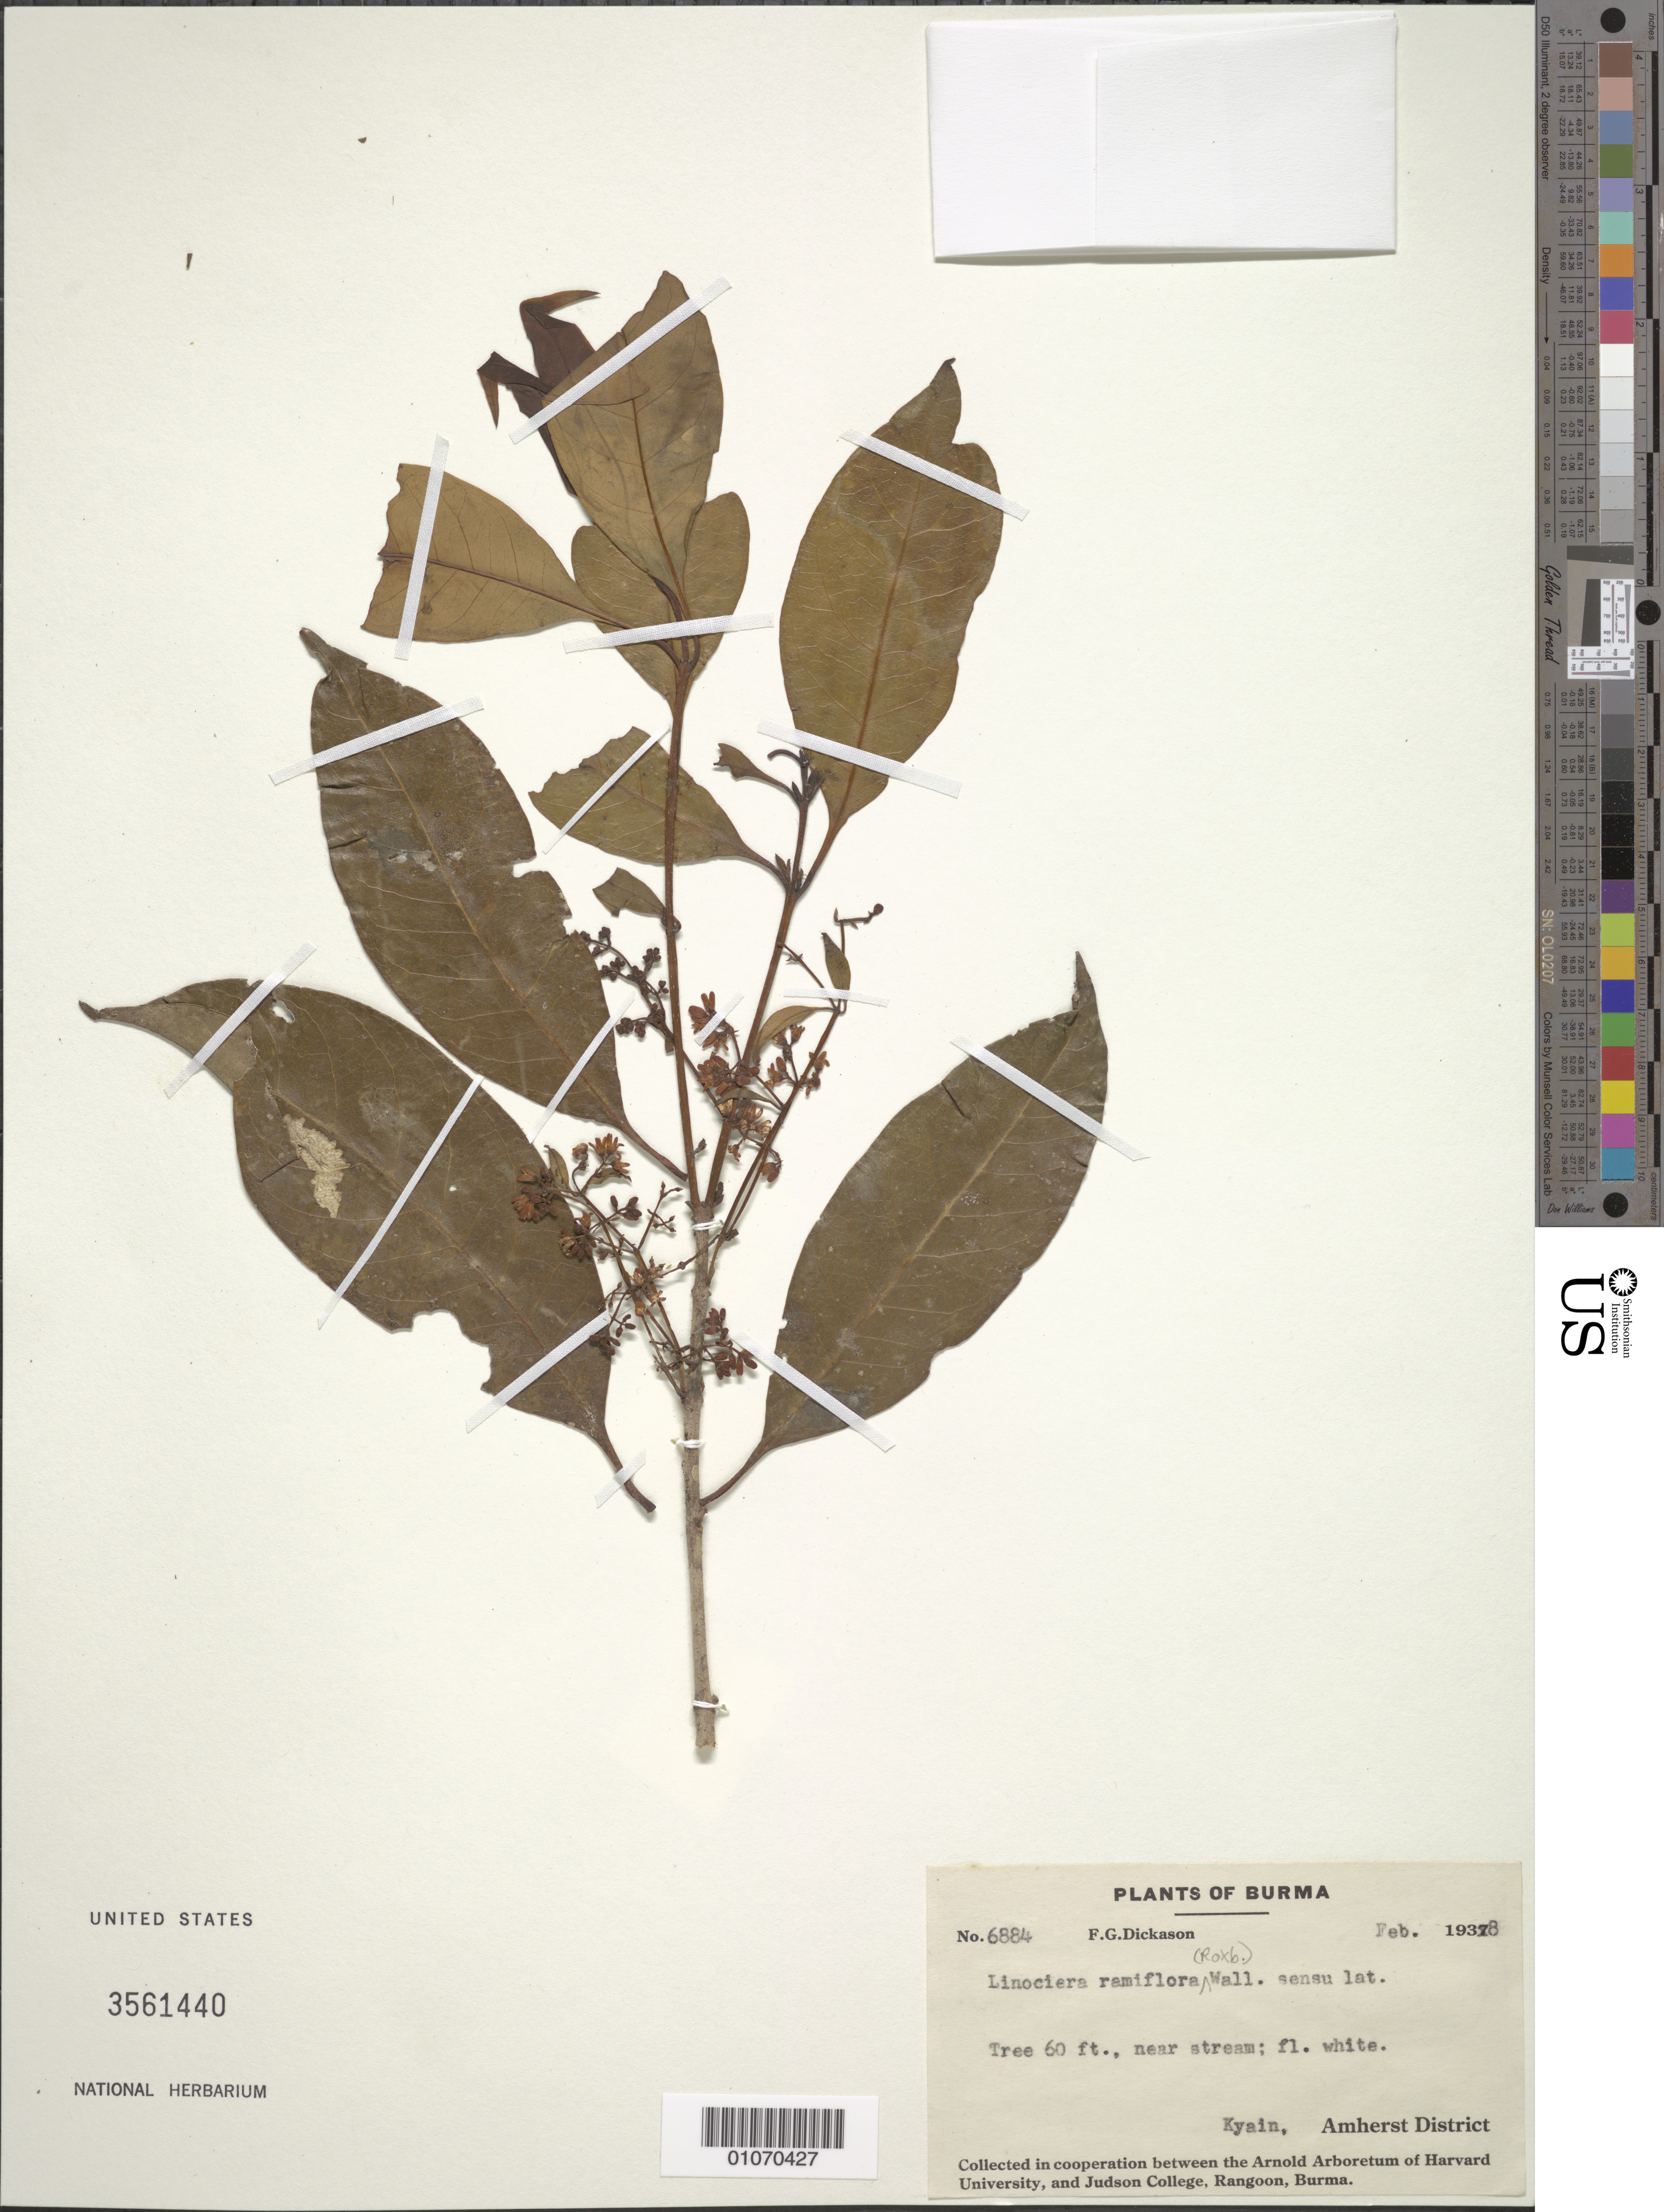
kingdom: Plantae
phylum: Tracheophyta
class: Magnoliopsida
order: Lamiales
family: Oleaceae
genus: Linociera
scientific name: Linociera ramiflora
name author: (Roxb.) Wall.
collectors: F. Dickason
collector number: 6884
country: Myanmar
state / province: Kayin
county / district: Amherst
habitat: near stream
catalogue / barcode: US 3561440